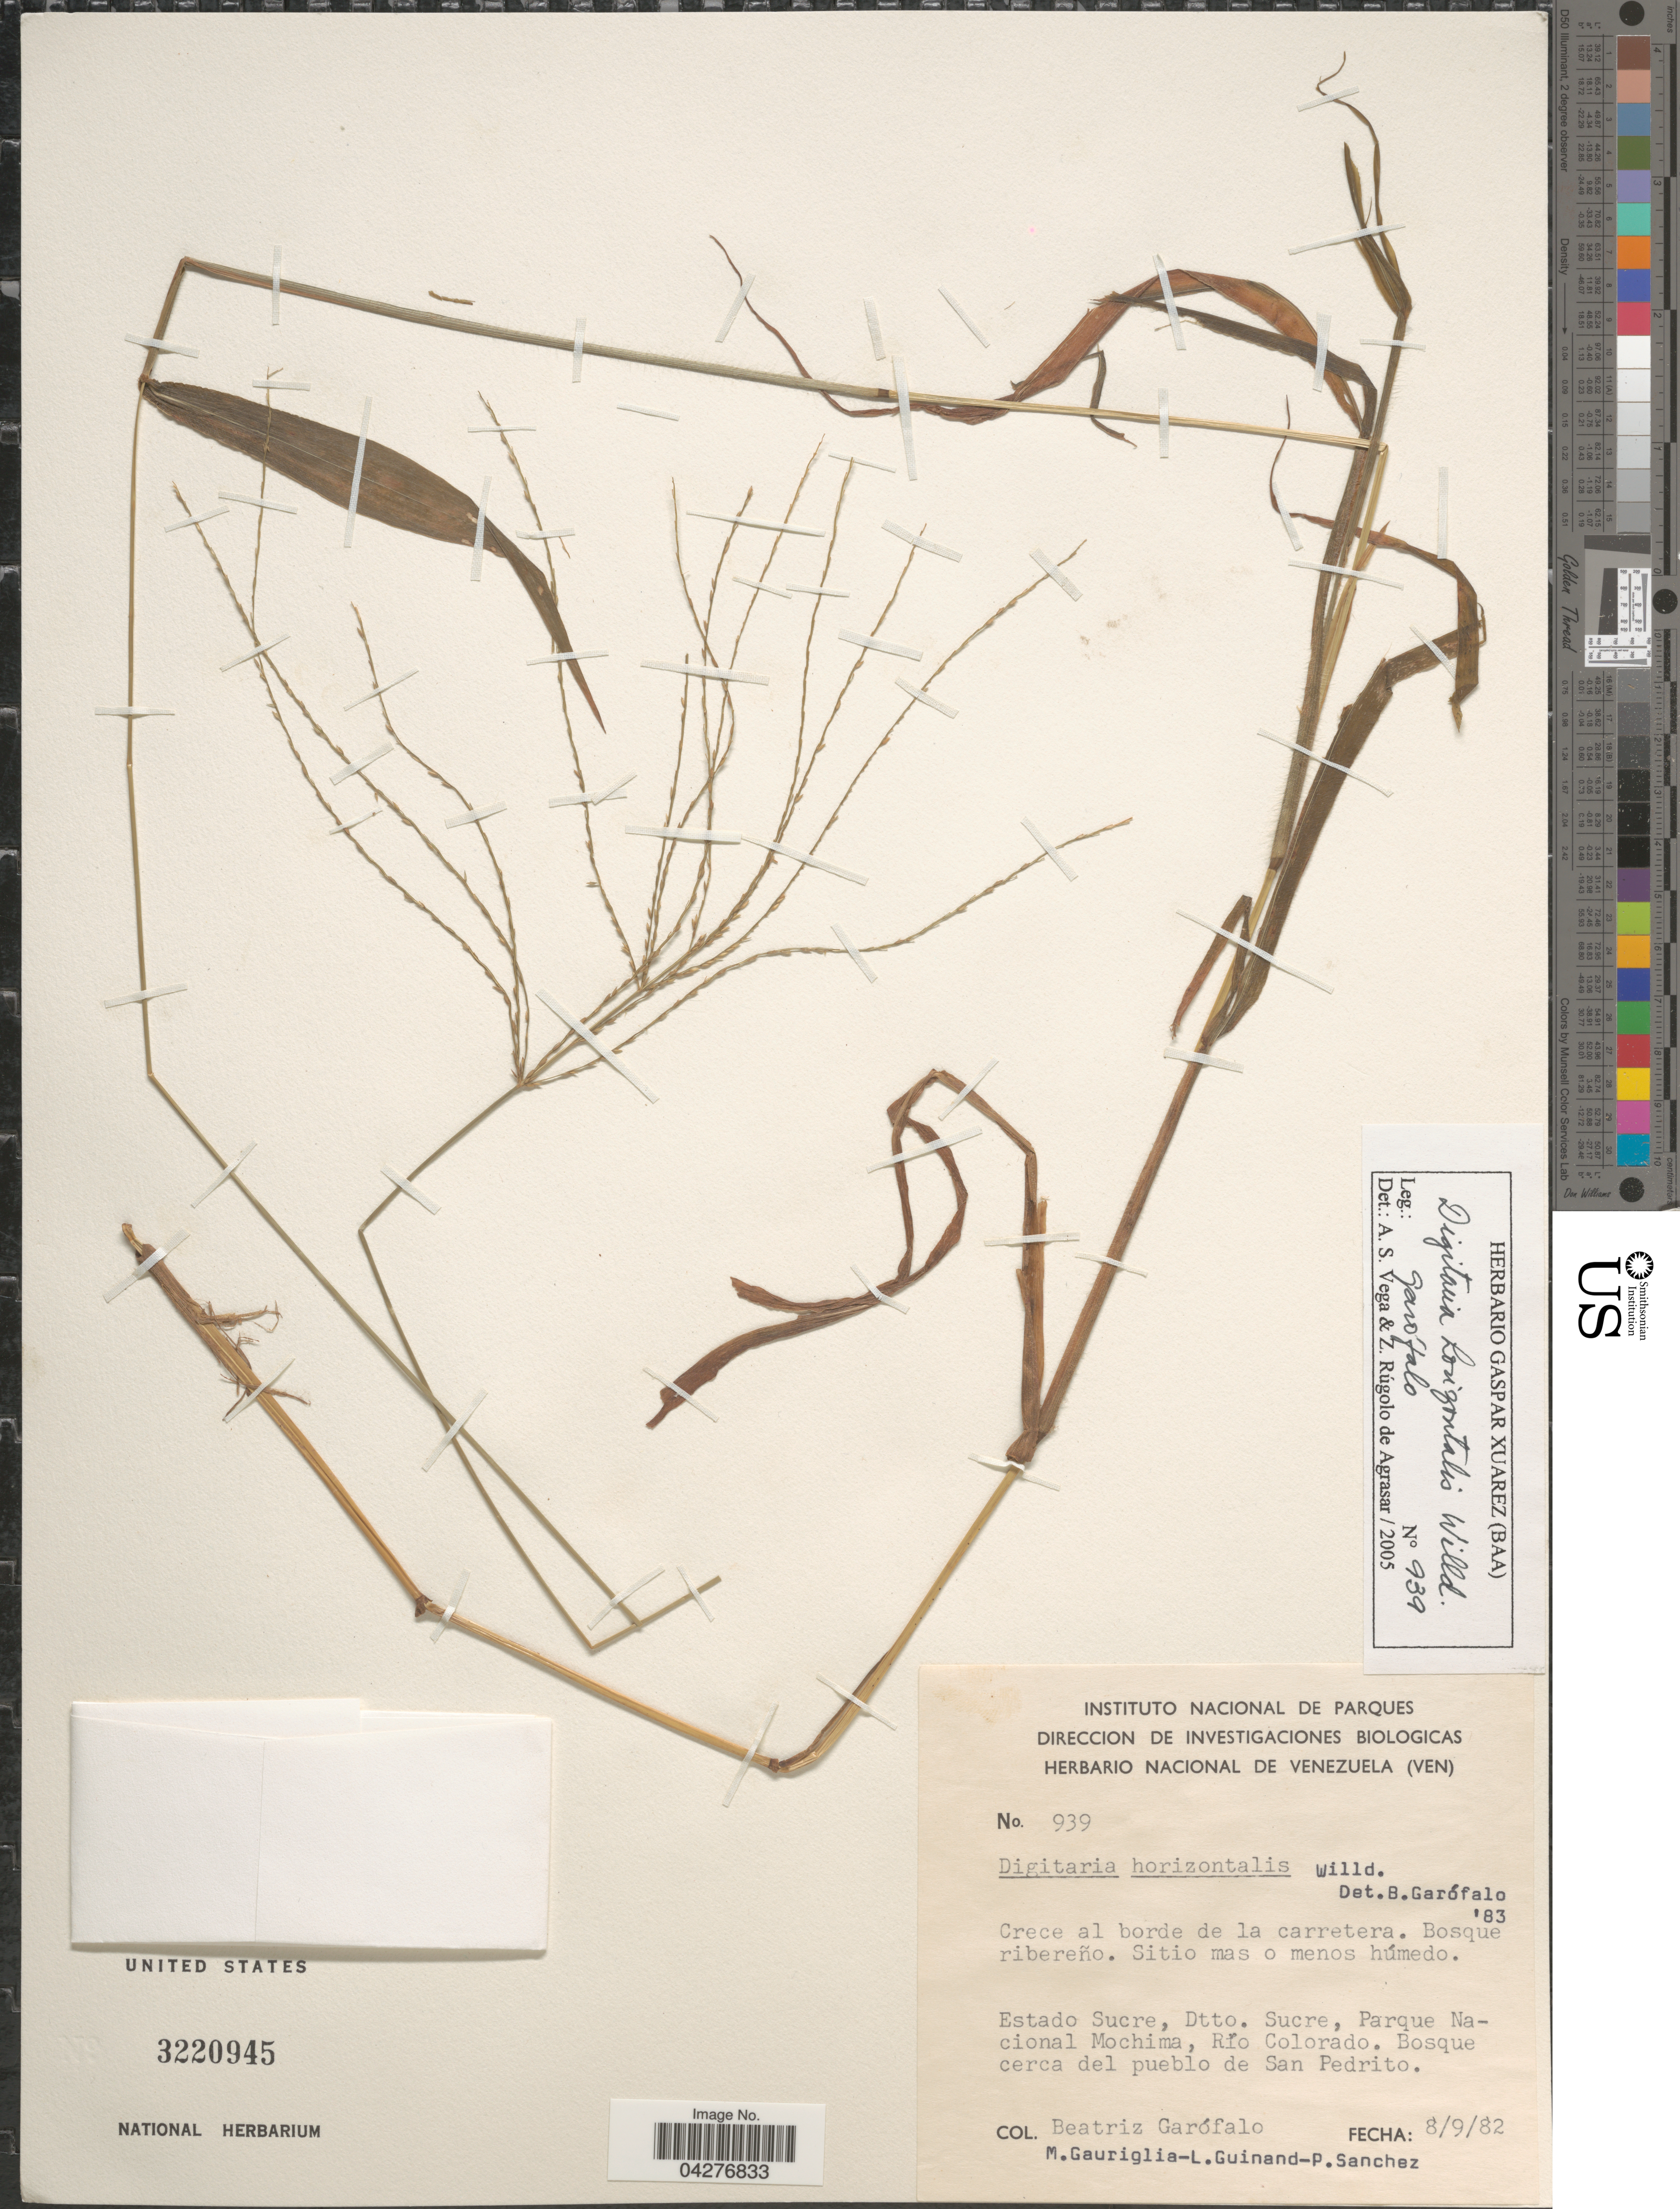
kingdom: Plantae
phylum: Tracheophyta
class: Liliopsida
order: Poales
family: Poaceae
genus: Digitaria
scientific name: Digitaria horizontalis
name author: Willd.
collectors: B. Garofalo, M. Gauriglia, L. Guinand & P. Sanchez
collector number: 939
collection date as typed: Transcribed d/m/y: 8/9/82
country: Venezuela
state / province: Sucre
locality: Crece al borde de la carretera. Dtto. Sucre, Parque Nacional Mochima, Río Colorado. Bosque cerca del pueblo de San Pedrito.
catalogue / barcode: US 3220945